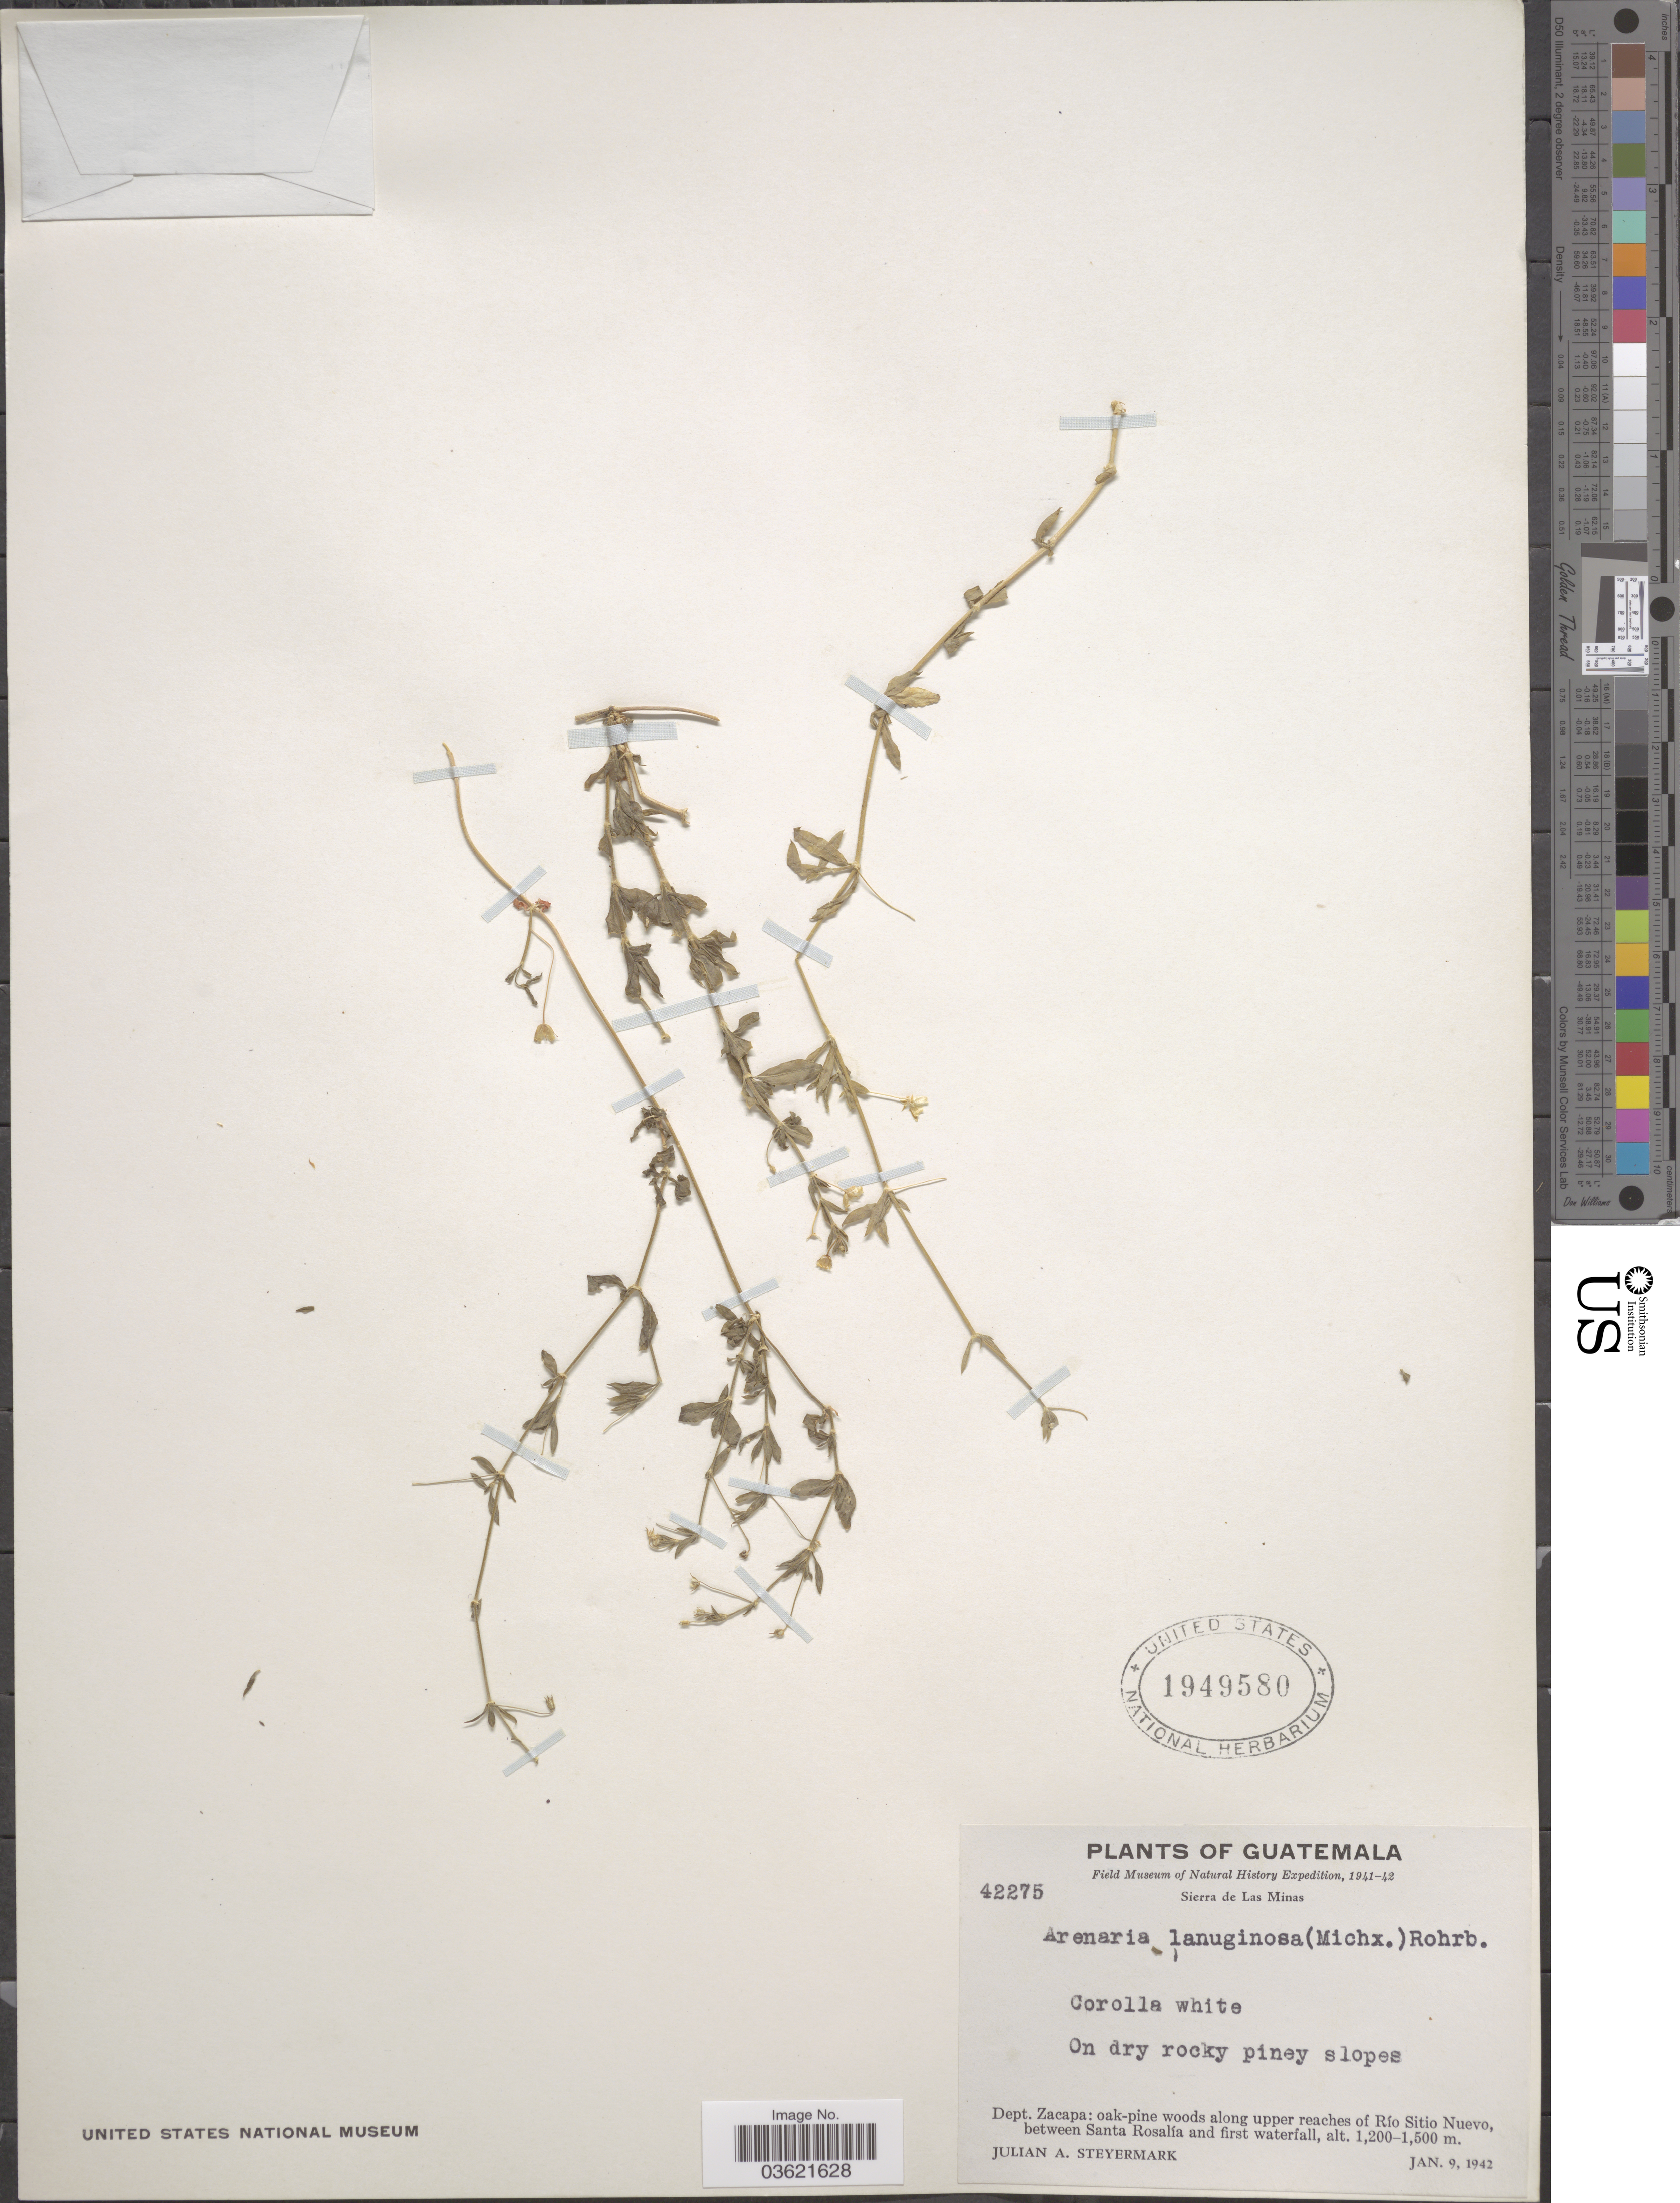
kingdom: Plantae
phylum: Tracheophyta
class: Magnoliopsida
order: Caryophyllales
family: Caryophyllaceae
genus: Arenaria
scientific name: Arenaria lanuginosa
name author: (Michx.) Rohrb.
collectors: J. Steyermark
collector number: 42275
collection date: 1942-01-09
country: Guatemala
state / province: Zacapa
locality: Sierra de Las Minas. Dept. Zacapa: oak-pine woods along upper reaches of Río Sitio Nuevo, between Santa Rosalía and first waterfall.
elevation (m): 1200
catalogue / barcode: US 1949580